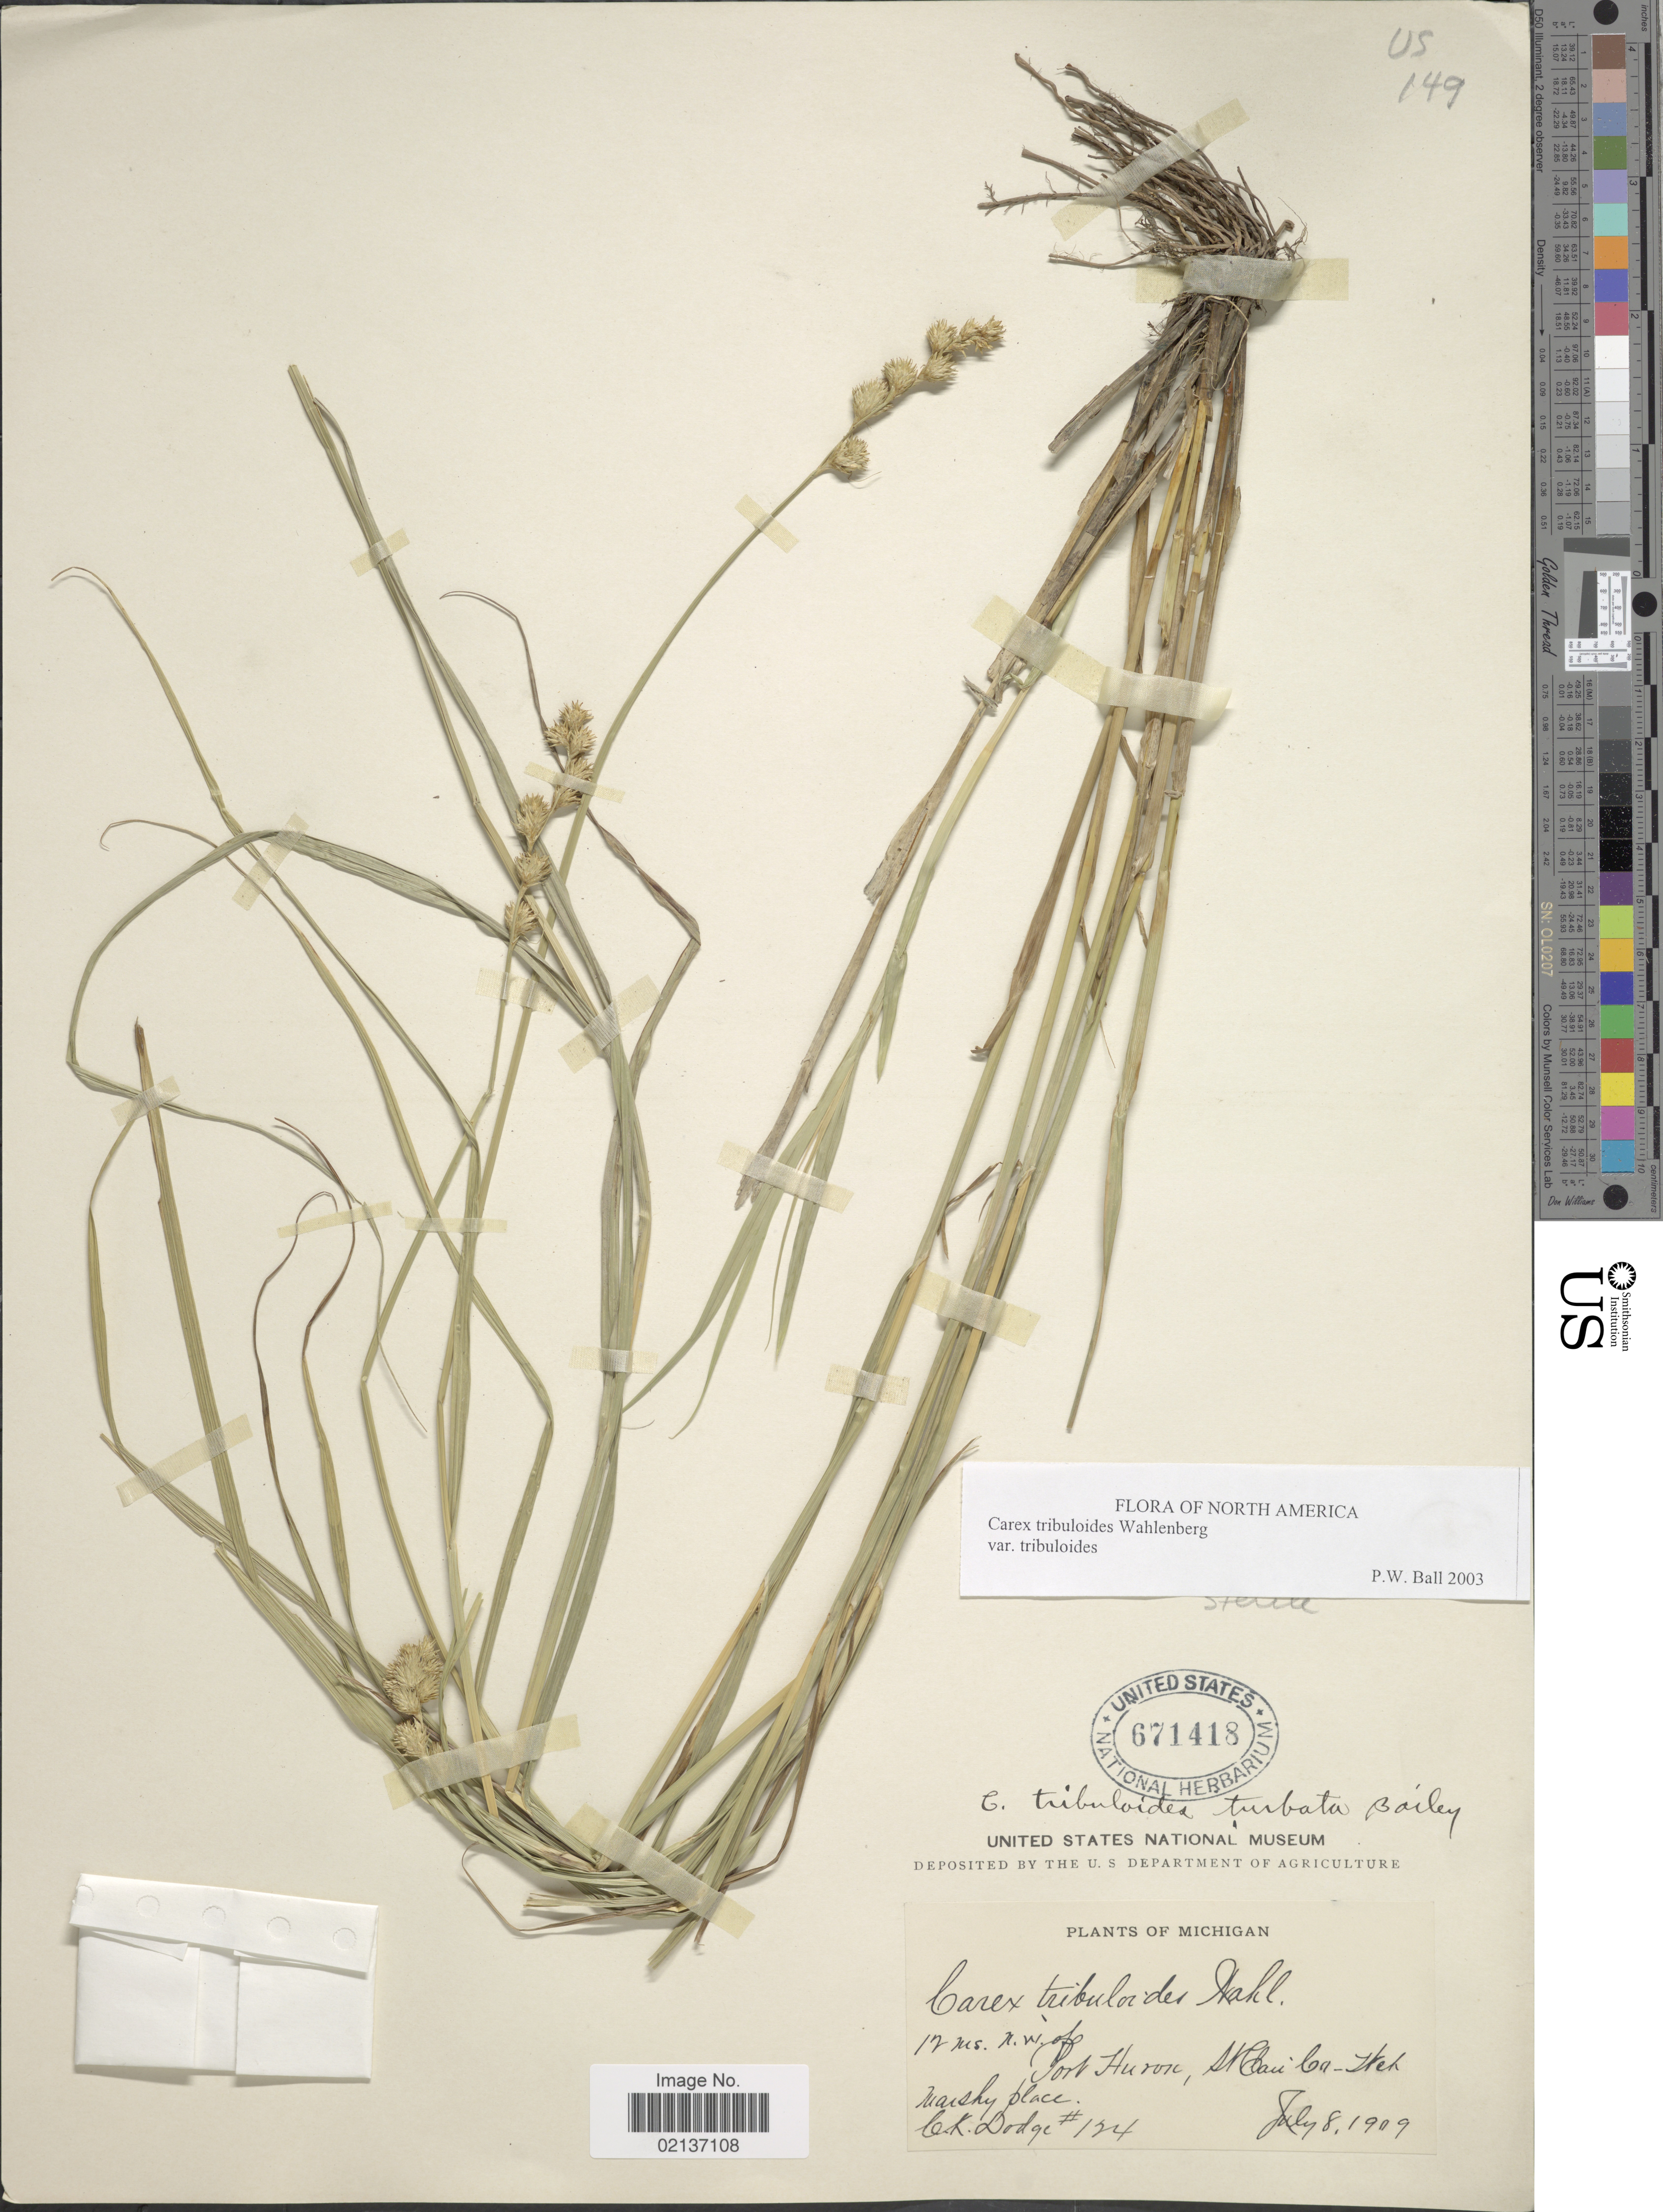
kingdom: Plantae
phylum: Tracheophyta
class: Liliopsida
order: Poales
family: Cyperaceae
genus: Carex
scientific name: Carex tribuloides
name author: Wahlenb.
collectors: C. Dodge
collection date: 1909-07-08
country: United States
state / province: Michigan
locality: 12 mi. n.w. of Port Huron, St. Clair Co.- Wet marshy place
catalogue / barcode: US 671418